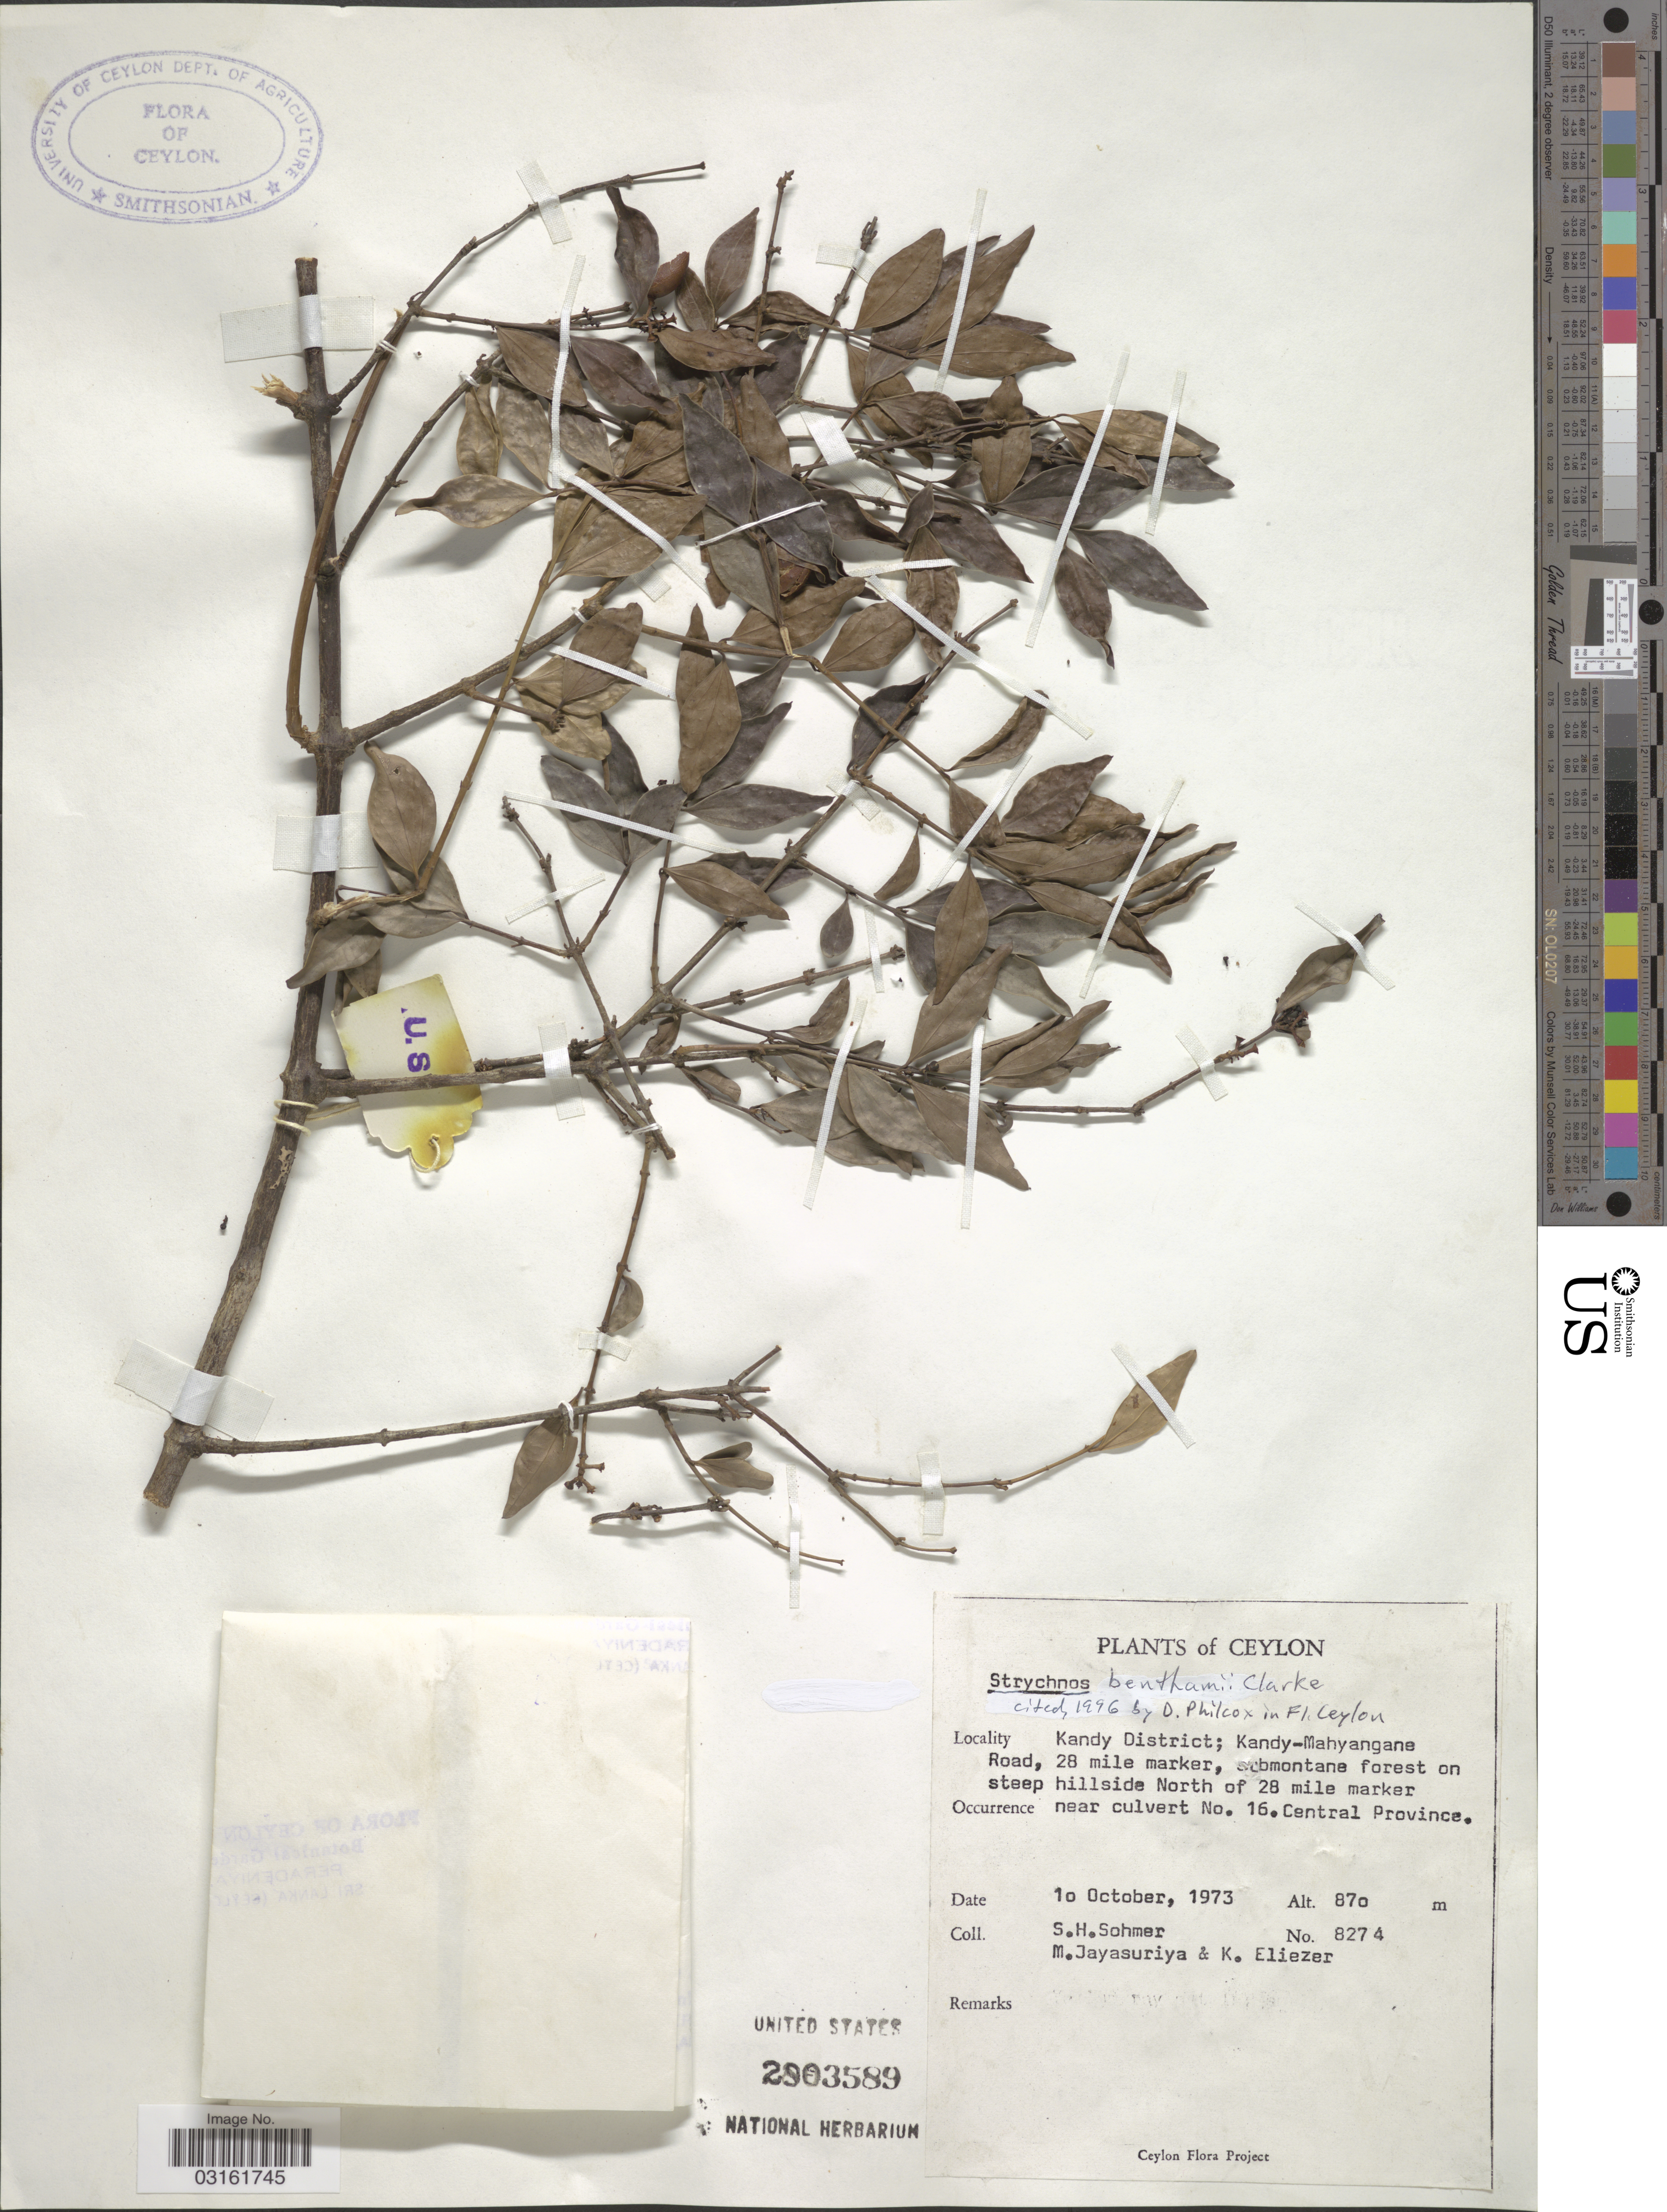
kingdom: Plantae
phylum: Tracheophyta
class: Magnoliopsida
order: Gentianales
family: Loganiaceae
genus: Strychnos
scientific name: Strychnos benthami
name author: C.B. Clarke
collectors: S. H. Sohmer, M. Jayasuriya & K. Eliezer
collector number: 8274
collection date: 1973-10-10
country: Sri Lanka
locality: Ceylon. Kandy District; Kandy-Mahyangane Road, 28 mile marker, submontane forest on steep hillside North of 28 mile marker near culvert No. 16. Central Province.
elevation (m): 870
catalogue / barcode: US 2803589